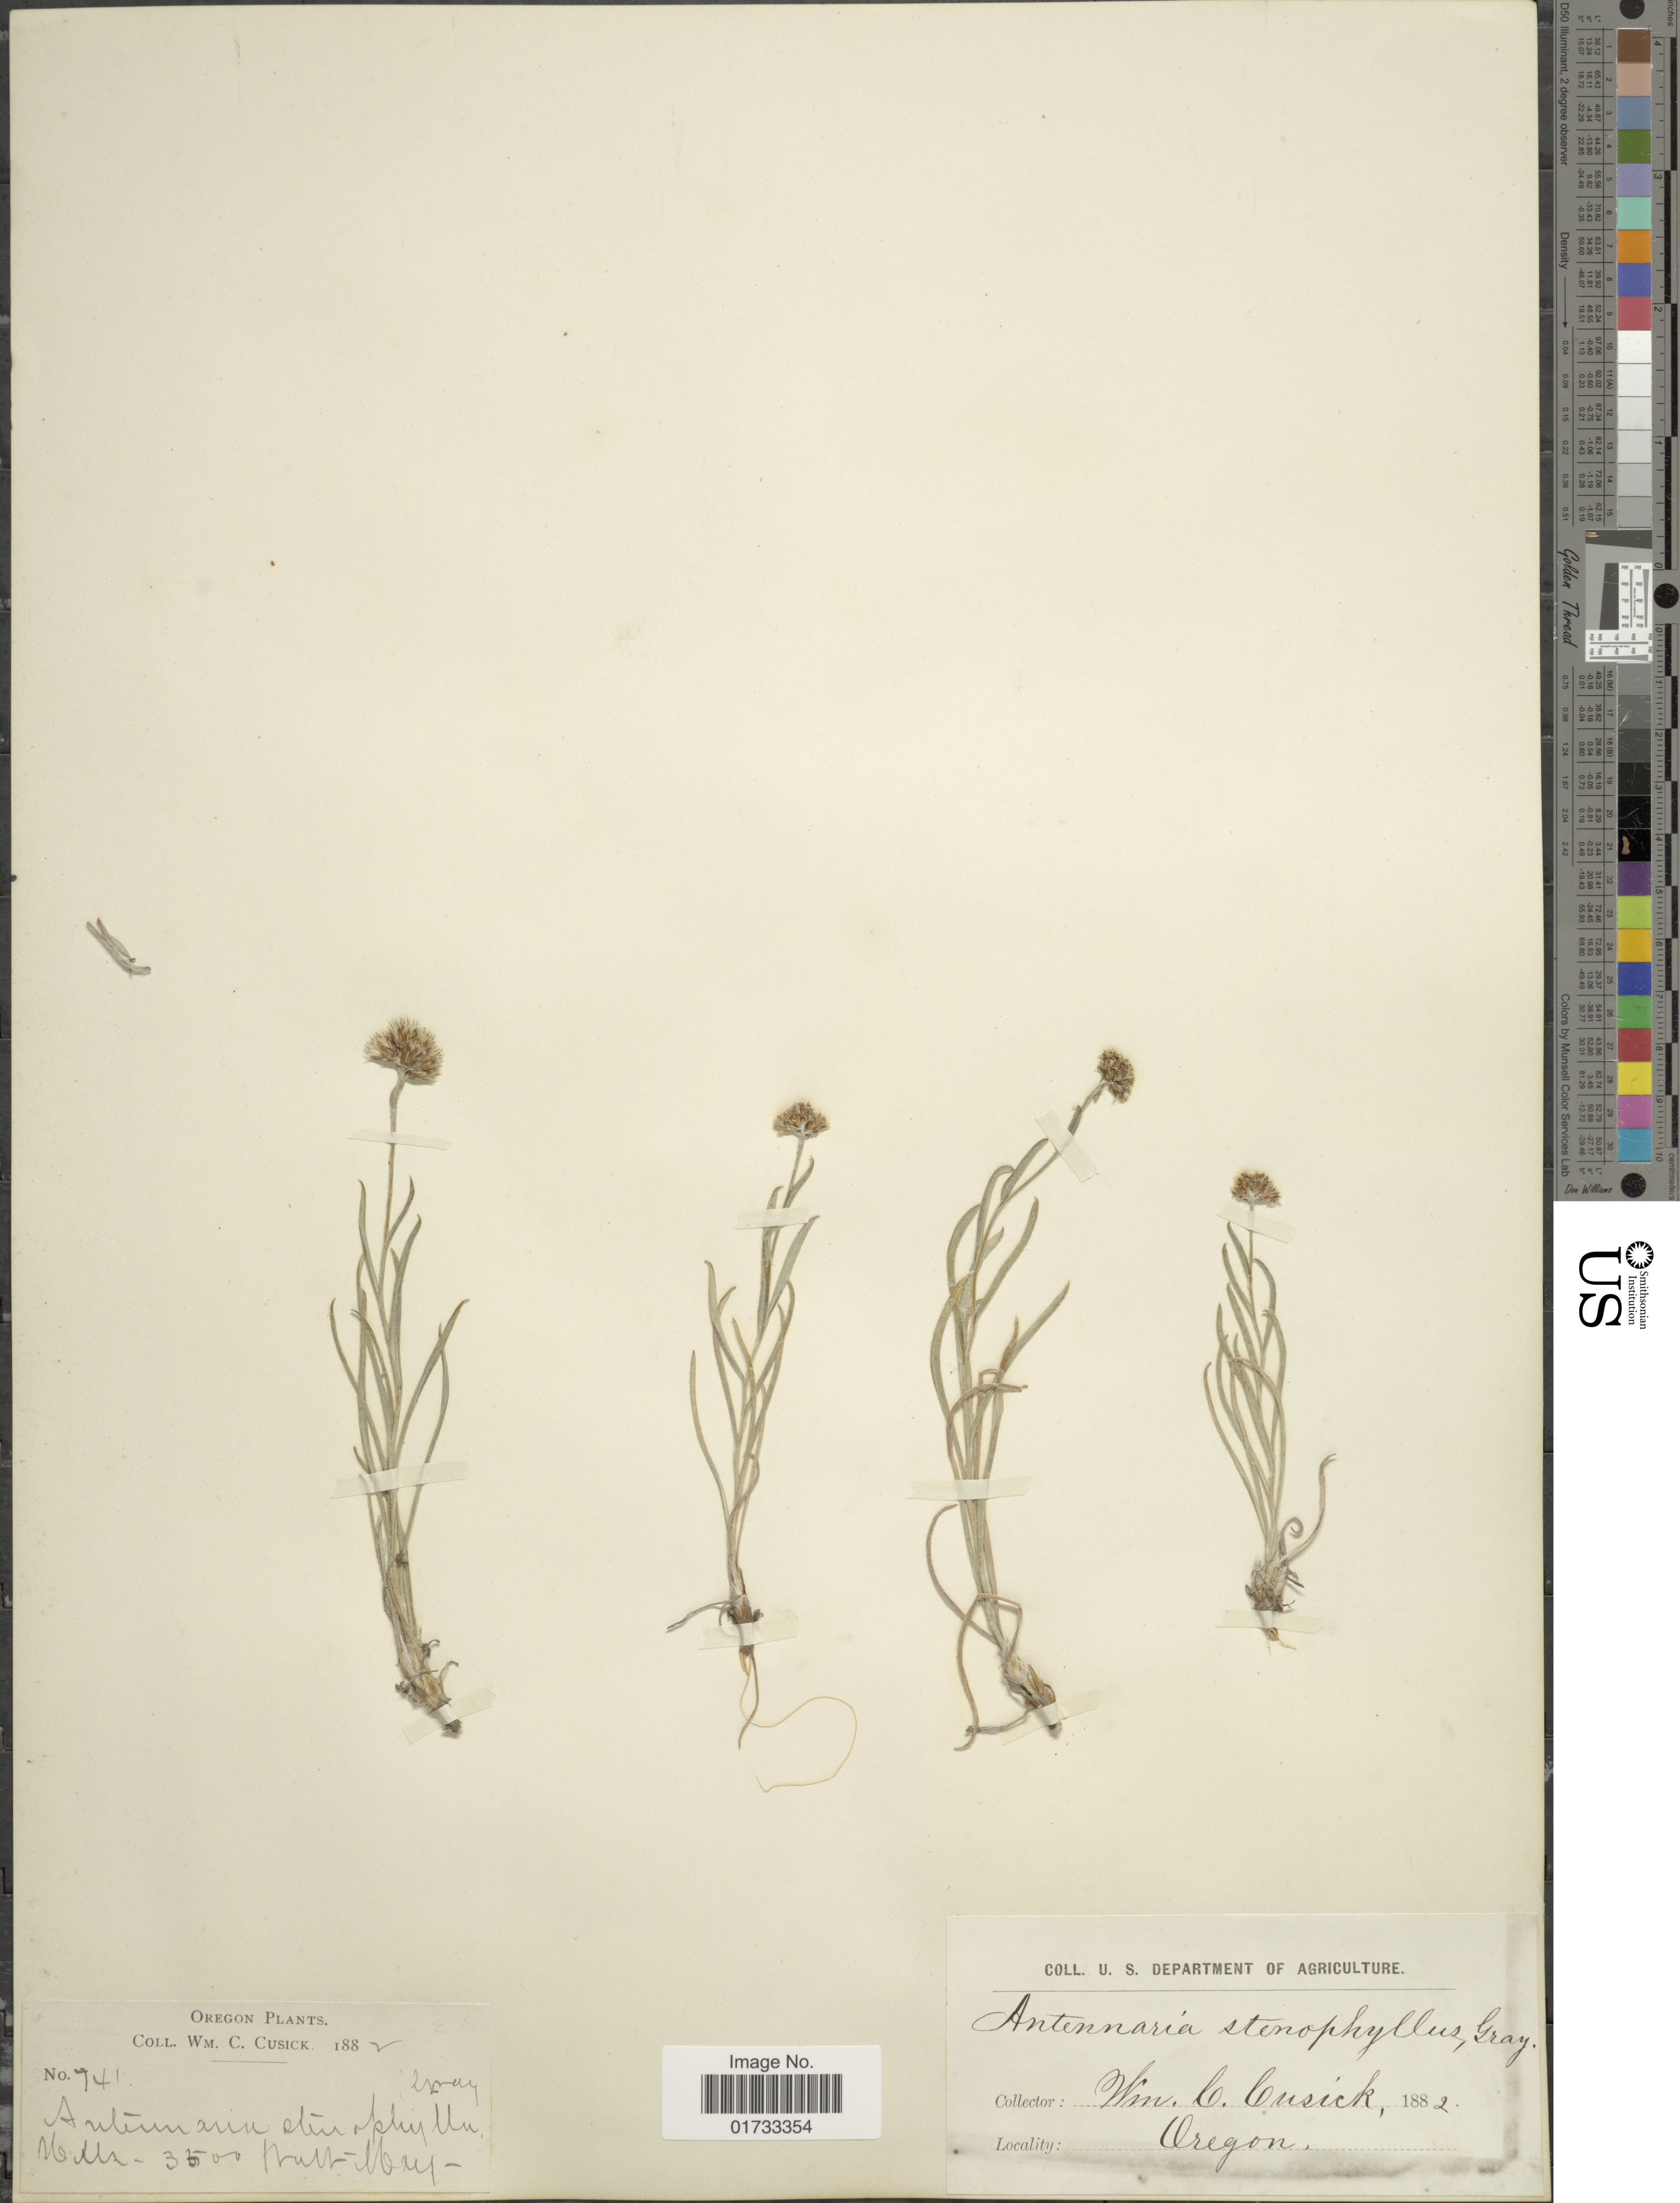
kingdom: Plantae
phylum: Tracheophyta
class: Magnoliopsida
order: Asterales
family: Asteraceae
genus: Antennaria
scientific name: Antennaria stenophylla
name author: (A. Gray) A. Gray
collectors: W. C. Cusick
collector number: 741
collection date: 1882-05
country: United States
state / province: Oregon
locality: Wills.